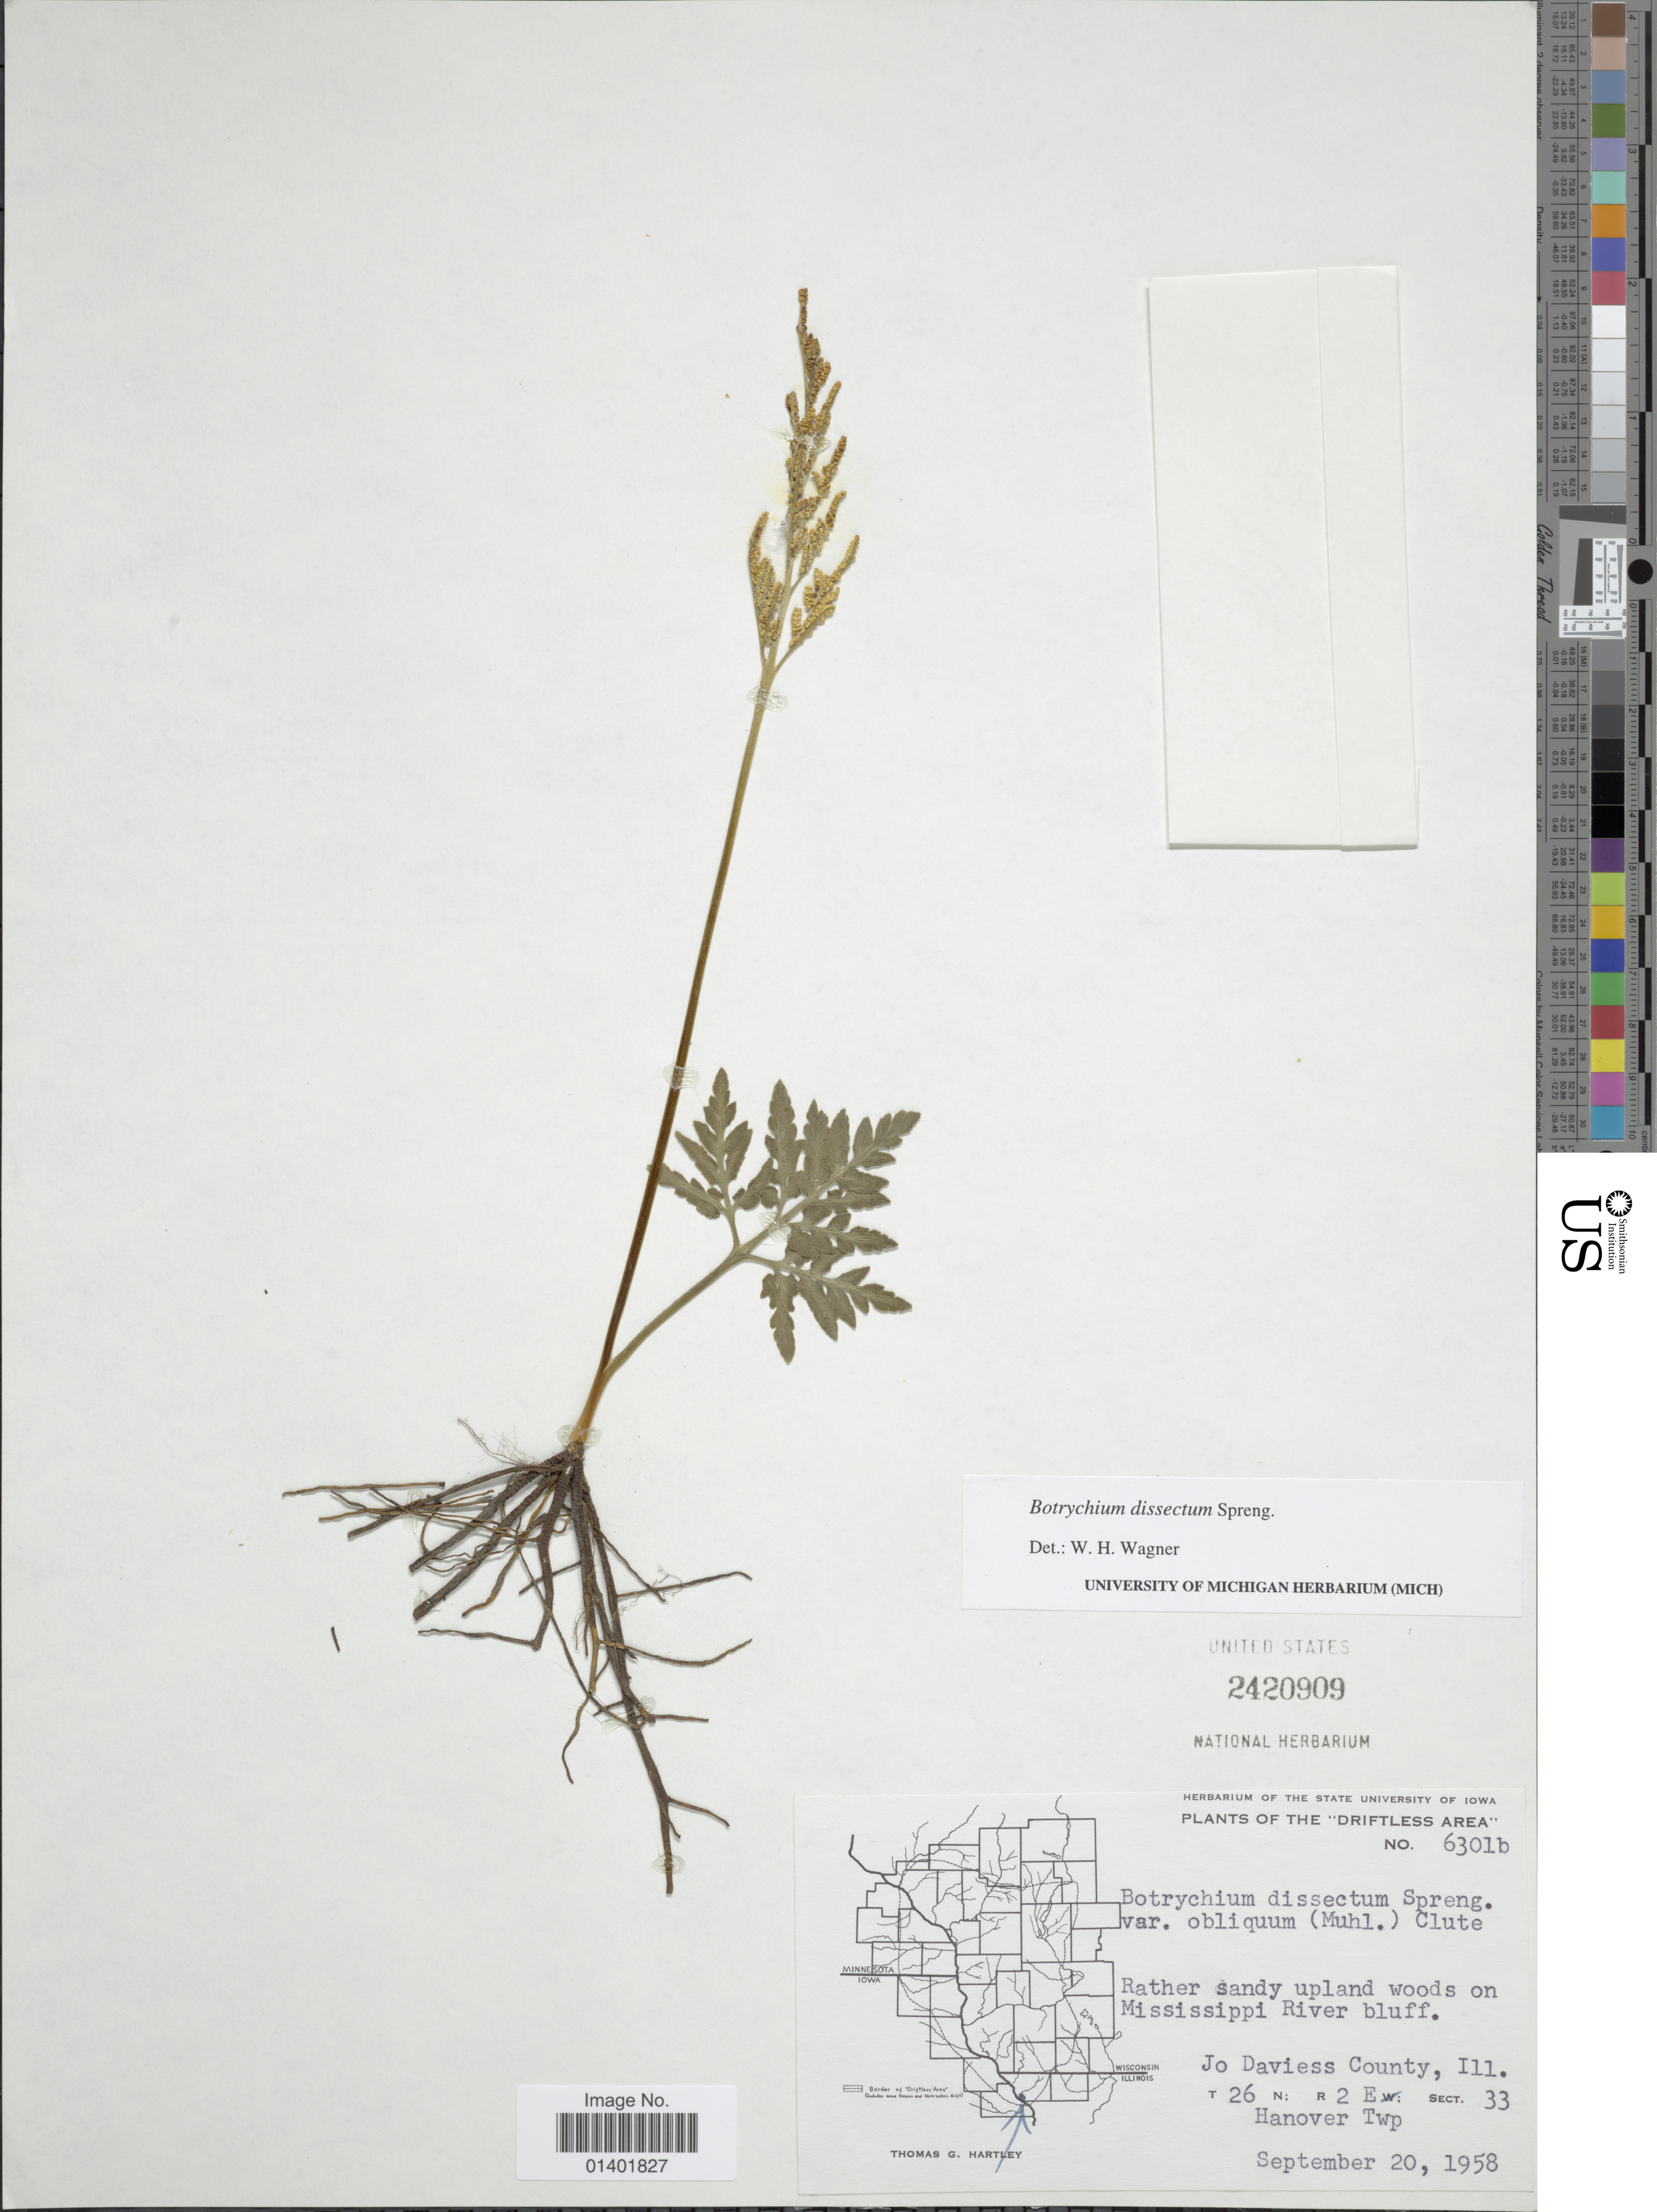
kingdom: Plantae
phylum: Tracheophyta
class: Polypodiopsida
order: Ophioglossales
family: Ophioglossaceae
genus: Botrychium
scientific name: Botrychium dissectum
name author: Spreng.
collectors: T. G. Hartley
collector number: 6301b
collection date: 1958-09-20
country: United States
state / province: Illinois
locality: Driftless area, Rather sandy upland woods on Mississippi River bluff.Jo Davies County, T26N: R2E; Sect. 33, Hanover Twp.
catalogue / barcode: US 2420909